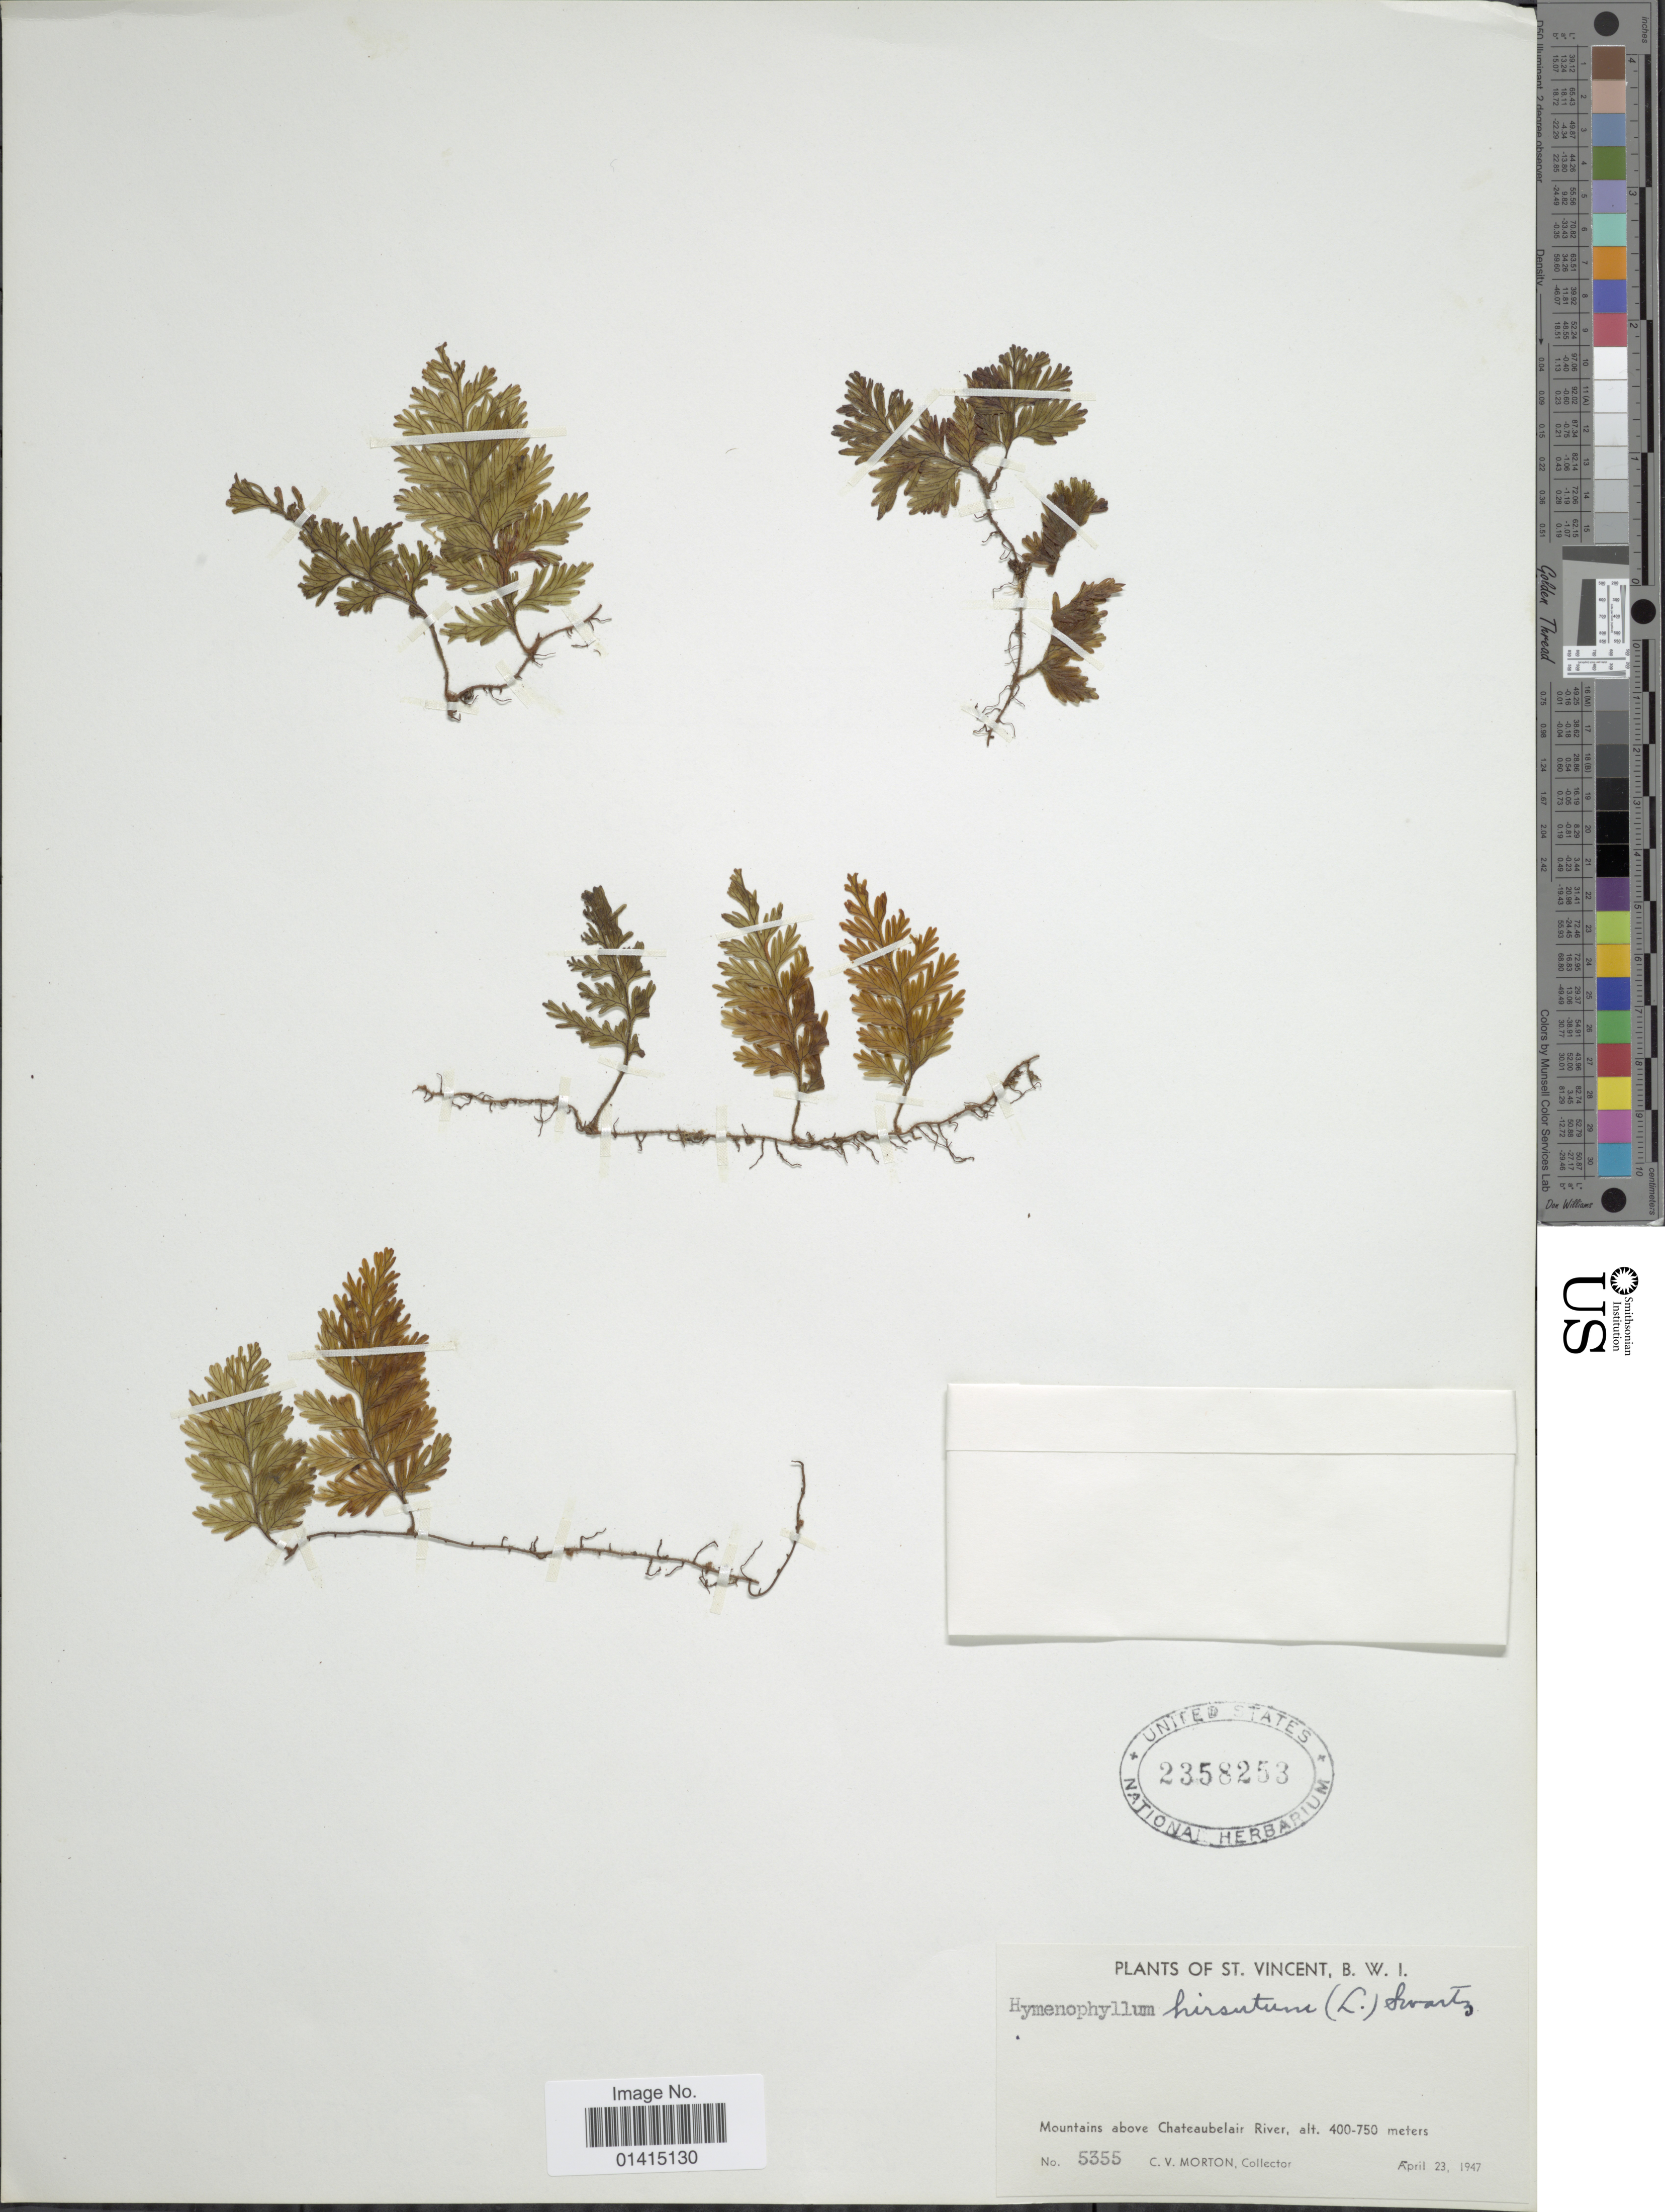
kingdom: Plantae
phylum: Tracheophyta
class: Polypodiopsida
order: Hymenophyllales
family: Hymenophyllaceae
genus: Hymenophyllum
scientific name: Hymenophyllum hirsutum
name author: (L.) Sw.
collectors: C. V. Morton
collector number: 5355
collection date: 1947-04-23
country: St. Vincent - Grenadines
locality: St. Vincent, B.W.I., Mountains above Chateaubelair, river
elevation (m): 400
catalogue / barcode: US 2358253